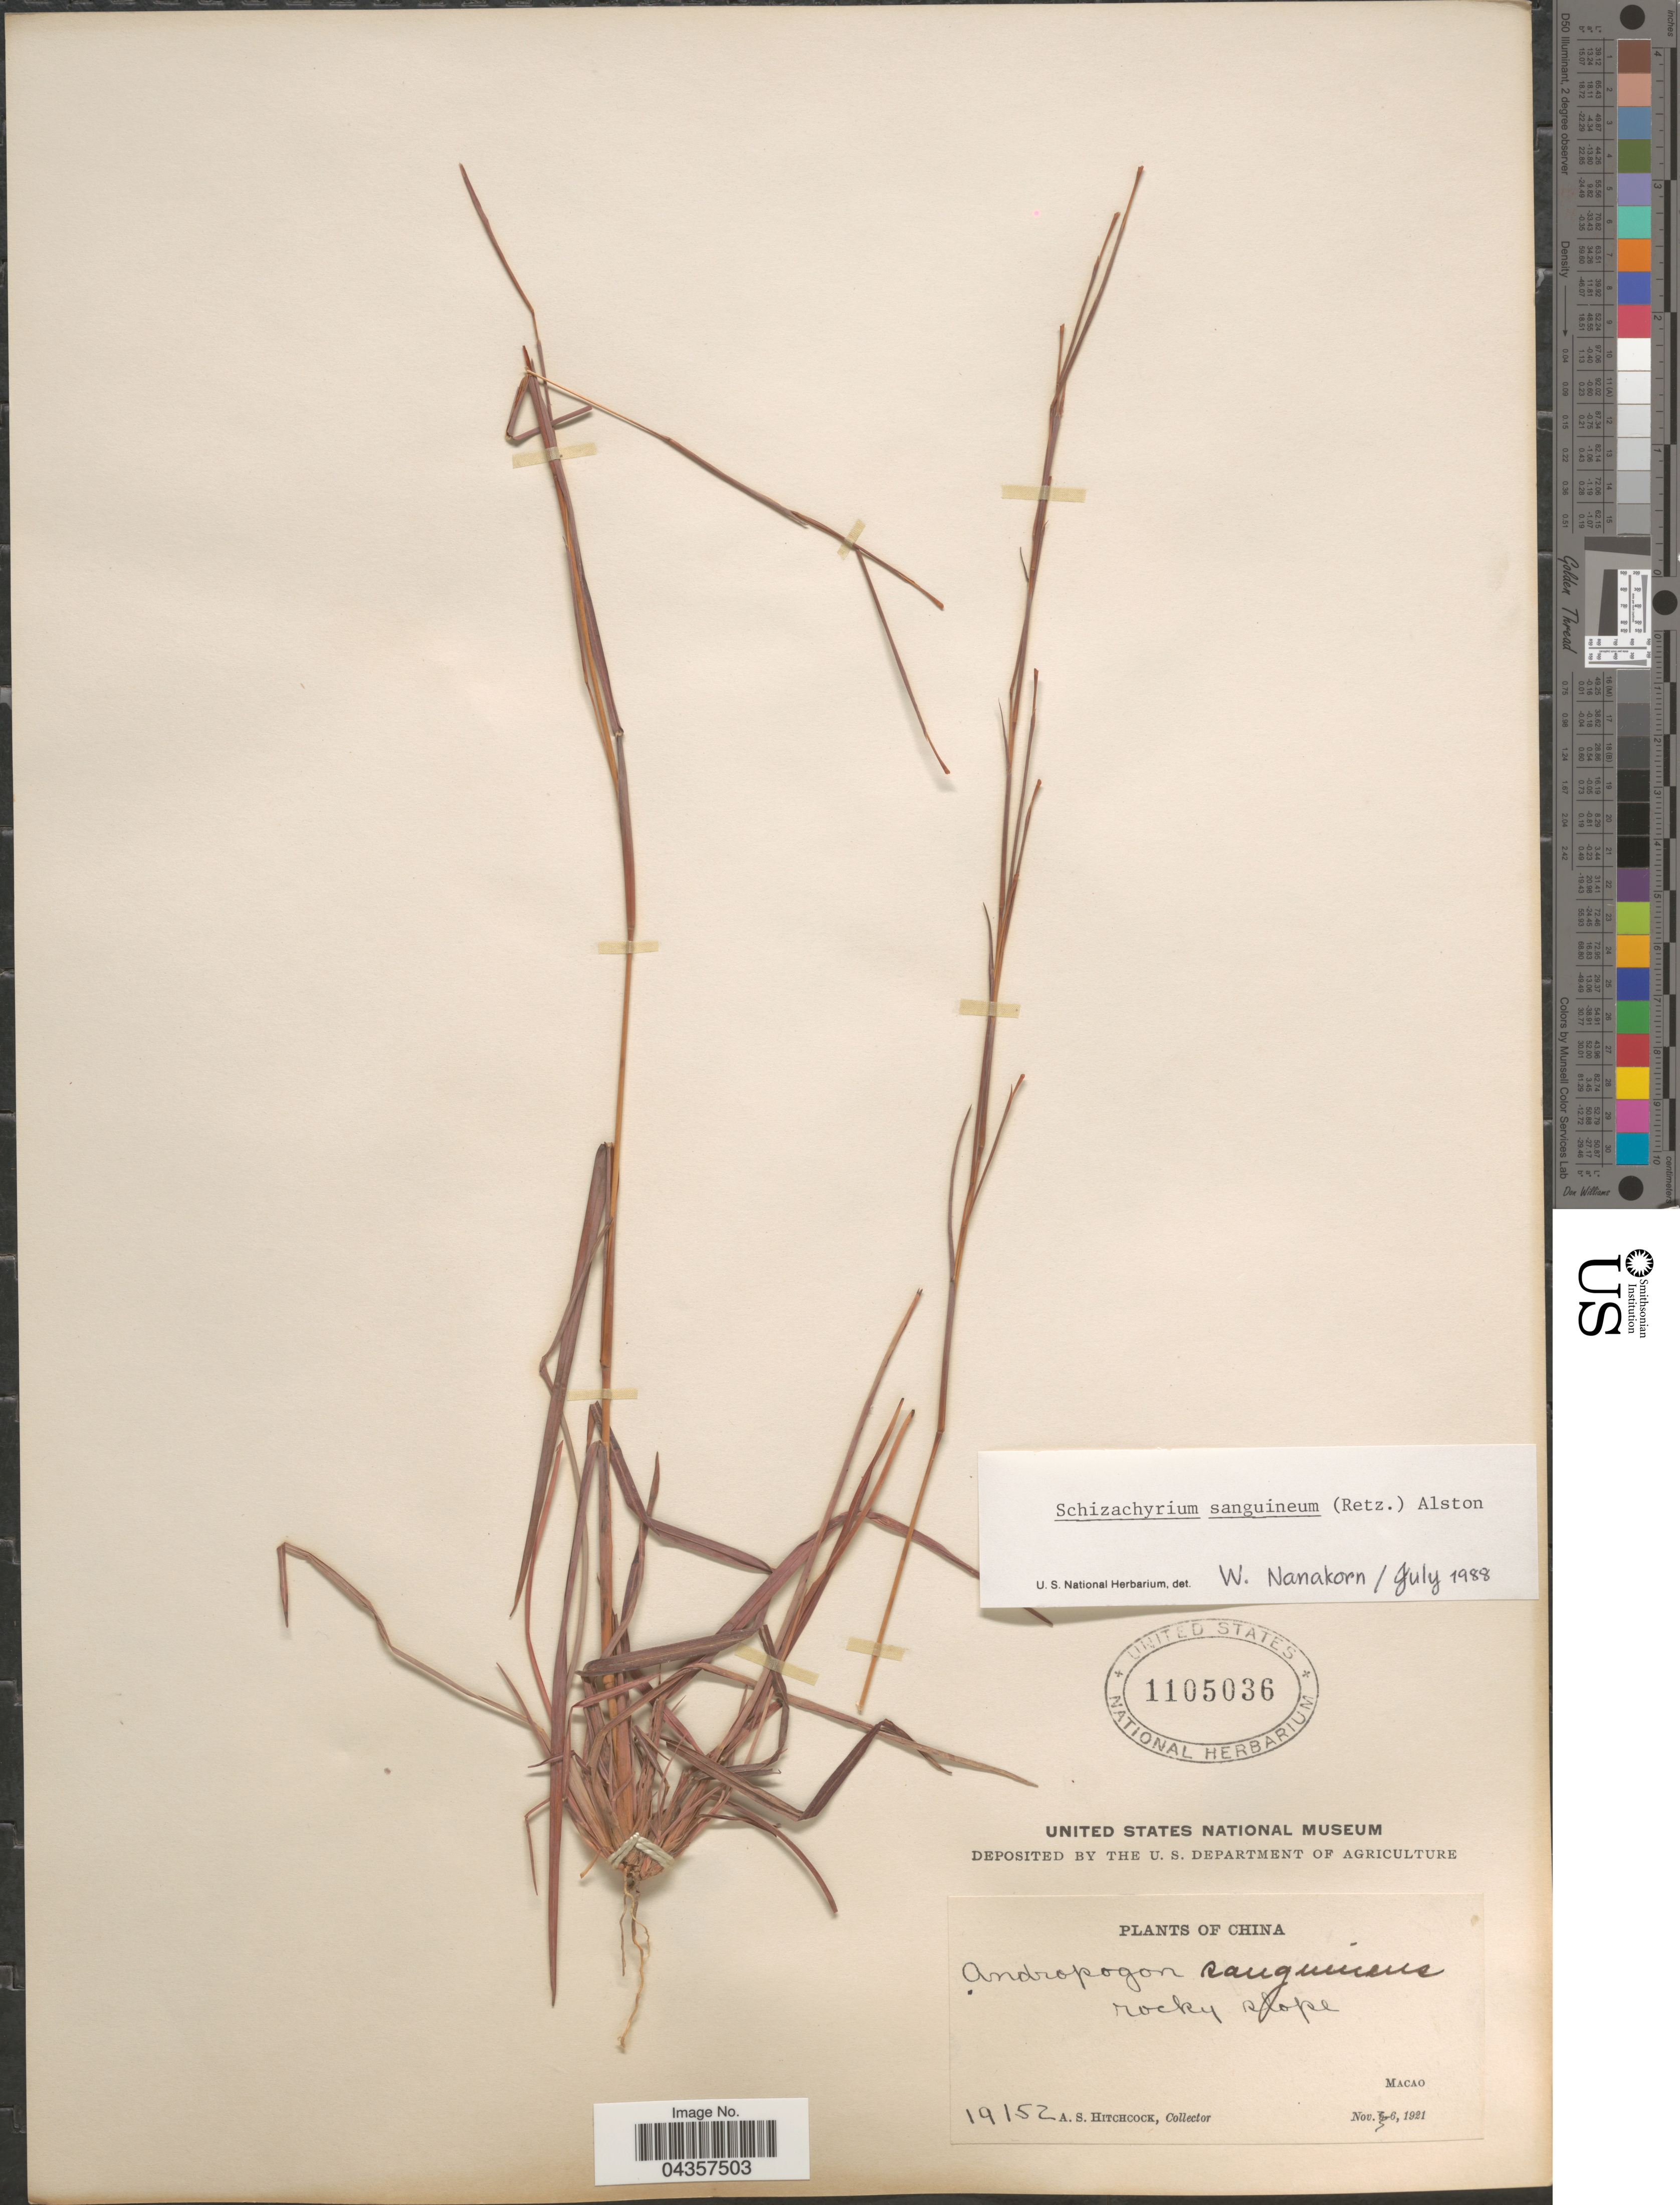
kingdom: Plantae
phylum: Tracheophyta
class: Liliopsida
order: Poales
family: Poaceae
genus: Schizachyrium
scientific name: Schizachyrium sanguineum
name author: (Retz.) Alston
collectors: A. S. Hitchcock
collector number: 19152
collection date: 1921-11-06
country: China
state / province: Macau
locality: Macao.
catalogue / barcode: US 1105036